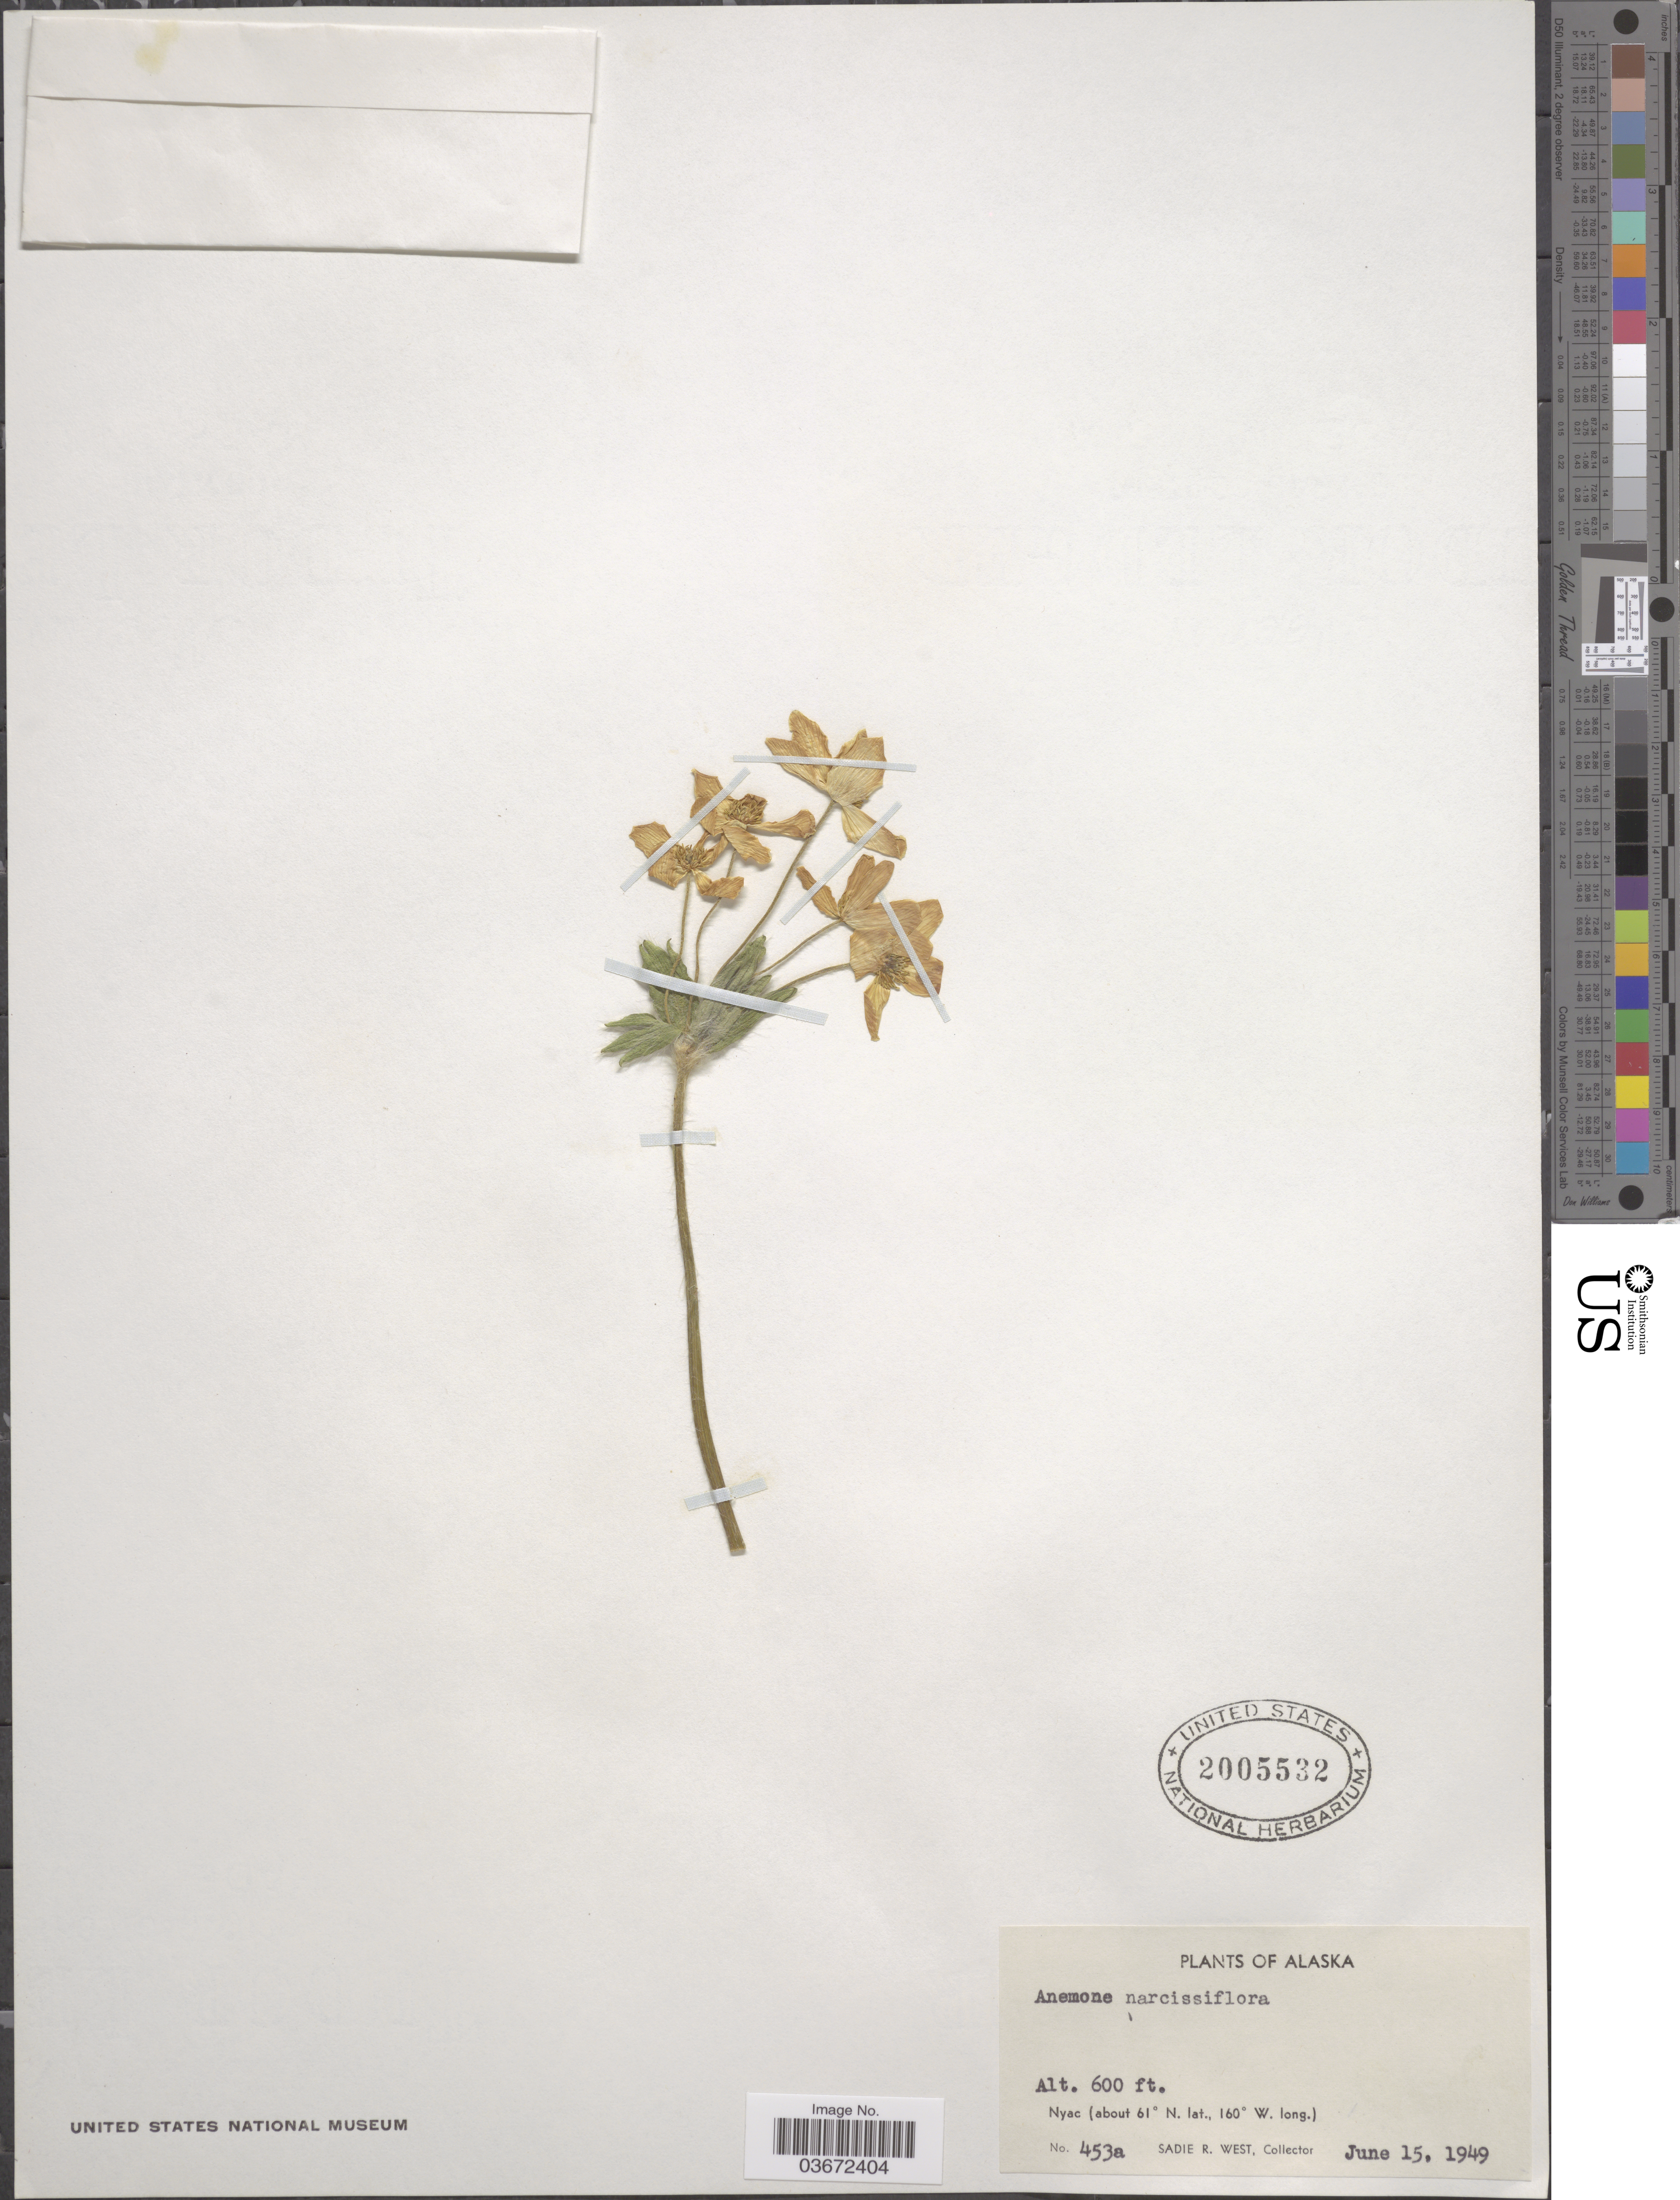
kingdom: Plantae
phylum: Tracheophyta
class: Magnoliopsida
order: Ranunculales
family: Ranunculaceae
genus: Anemone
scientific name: Anemone narcissiflora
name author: L.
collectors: S. R. West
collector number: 453a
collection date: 1949-06-15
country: United States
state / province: Alaska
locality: Nyac.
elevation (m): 183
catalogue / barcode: US 2005532